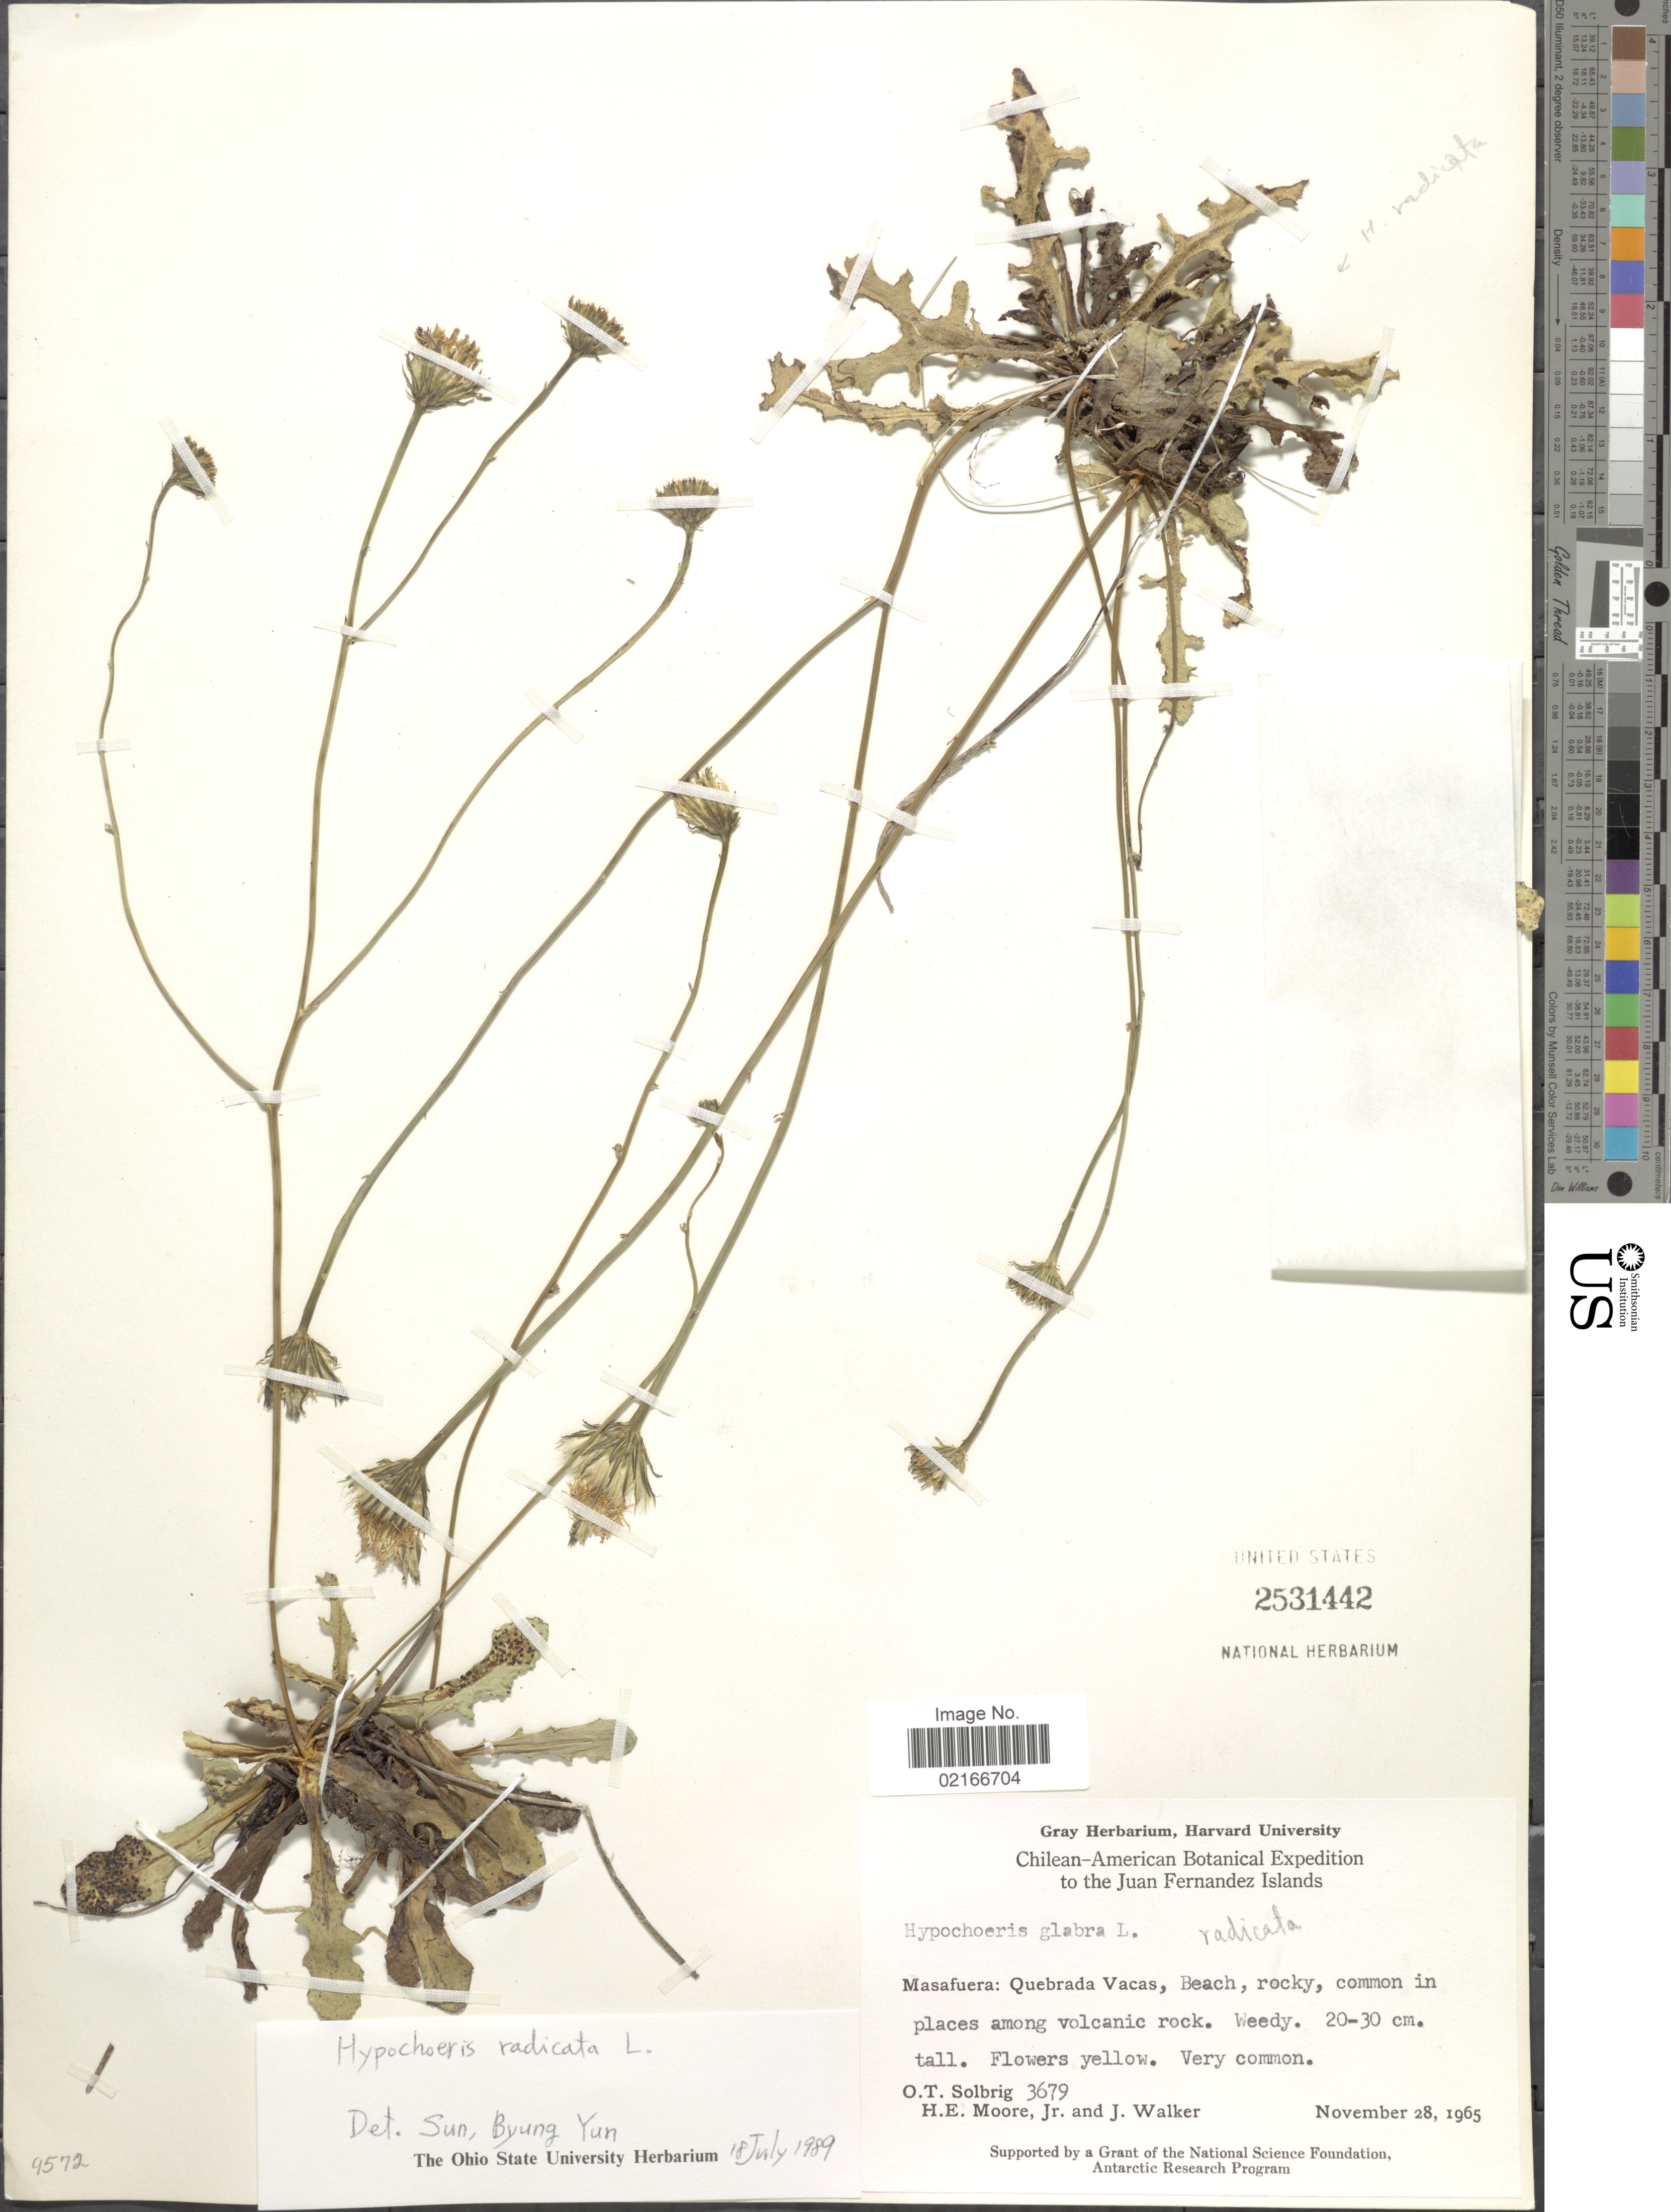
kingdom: Plantae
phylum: Tracheophyta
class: Magnoliopsida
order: Asterales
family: Asteraceae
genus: Hypochaeris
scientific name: Hypochaeris radicata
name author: L.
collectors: O. T. Solbrig, H. Moore & J. Walker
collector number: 3679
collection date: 1965-11-28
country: Chile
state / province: Valparaíso (V)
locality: Juan Fernandez Islands. Masafuera: Quebrada Vacas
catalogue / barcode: US 2531442